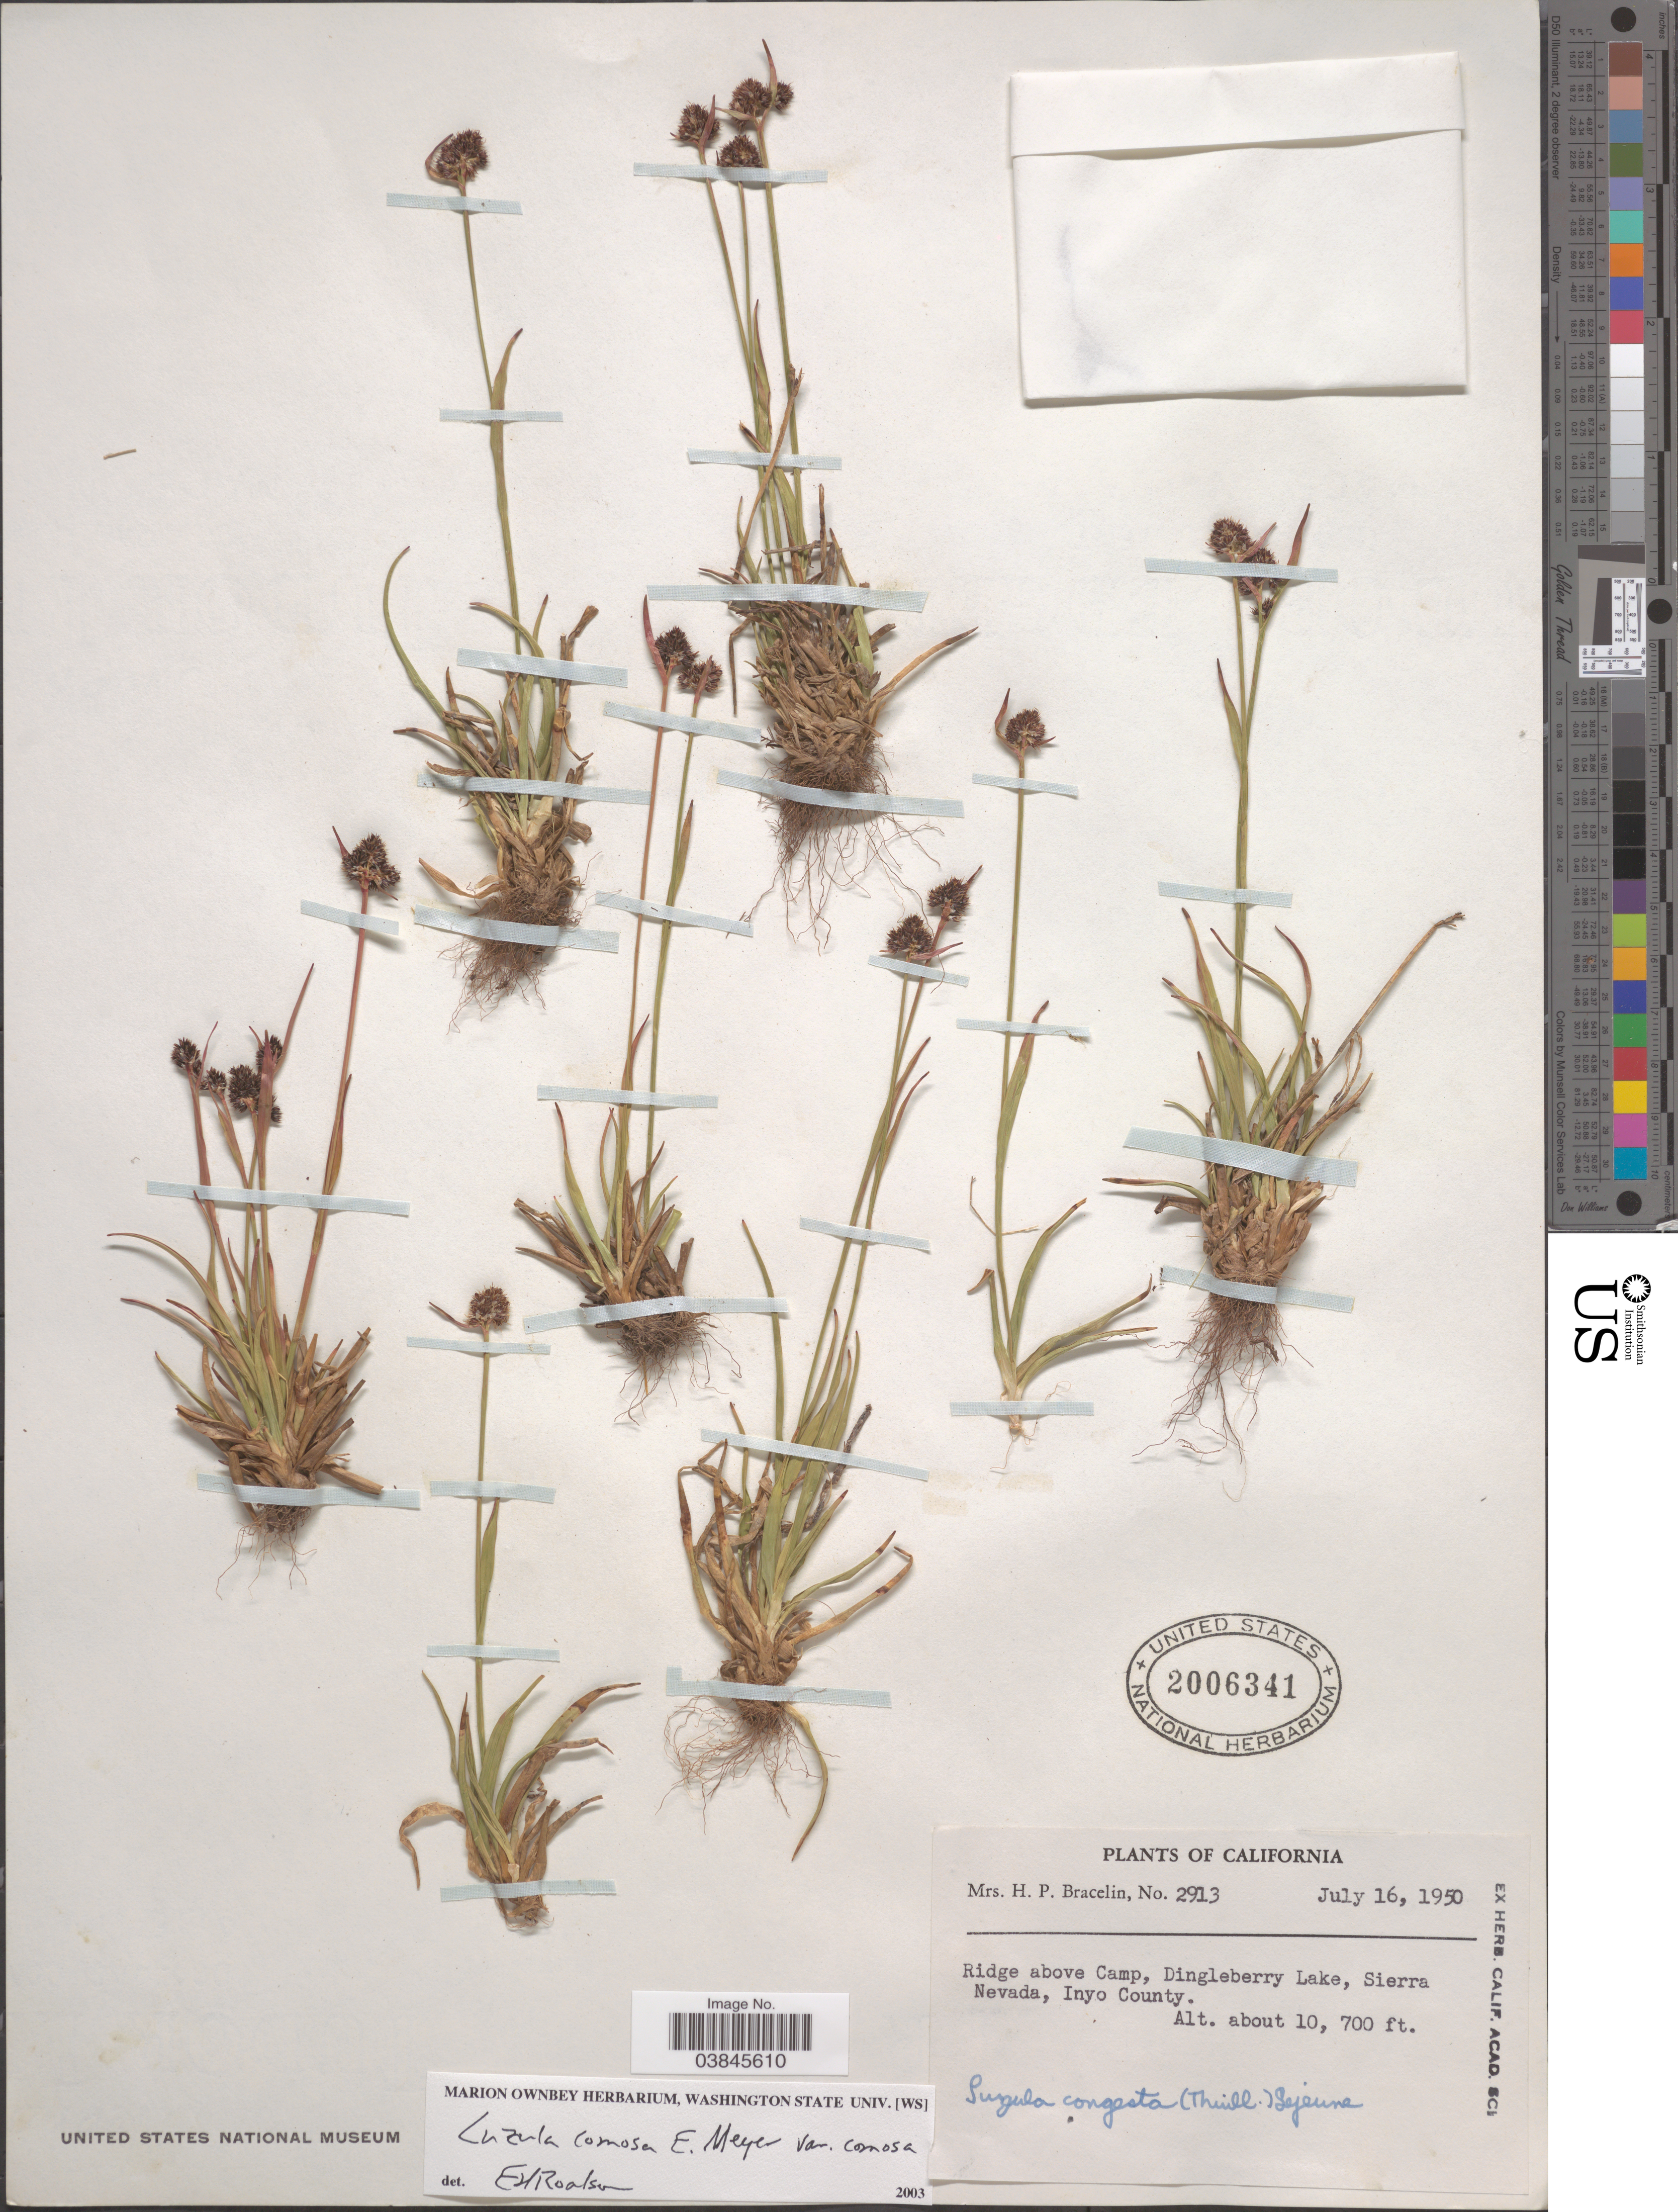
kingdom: Plantae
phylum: Tracheophyta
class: Liliopsida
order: Poales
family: Juncaceae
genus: Luzula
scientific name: Luzula comosa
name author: E. Mey.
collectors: H. Bracelin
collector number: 2913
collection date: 1950-07-16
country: United States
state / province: California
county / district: Inyo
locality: Ridge above Camp, Dingleberry Lake, Sierra Nevada, Inyo County.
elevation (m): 3261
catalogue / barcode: US 2006341